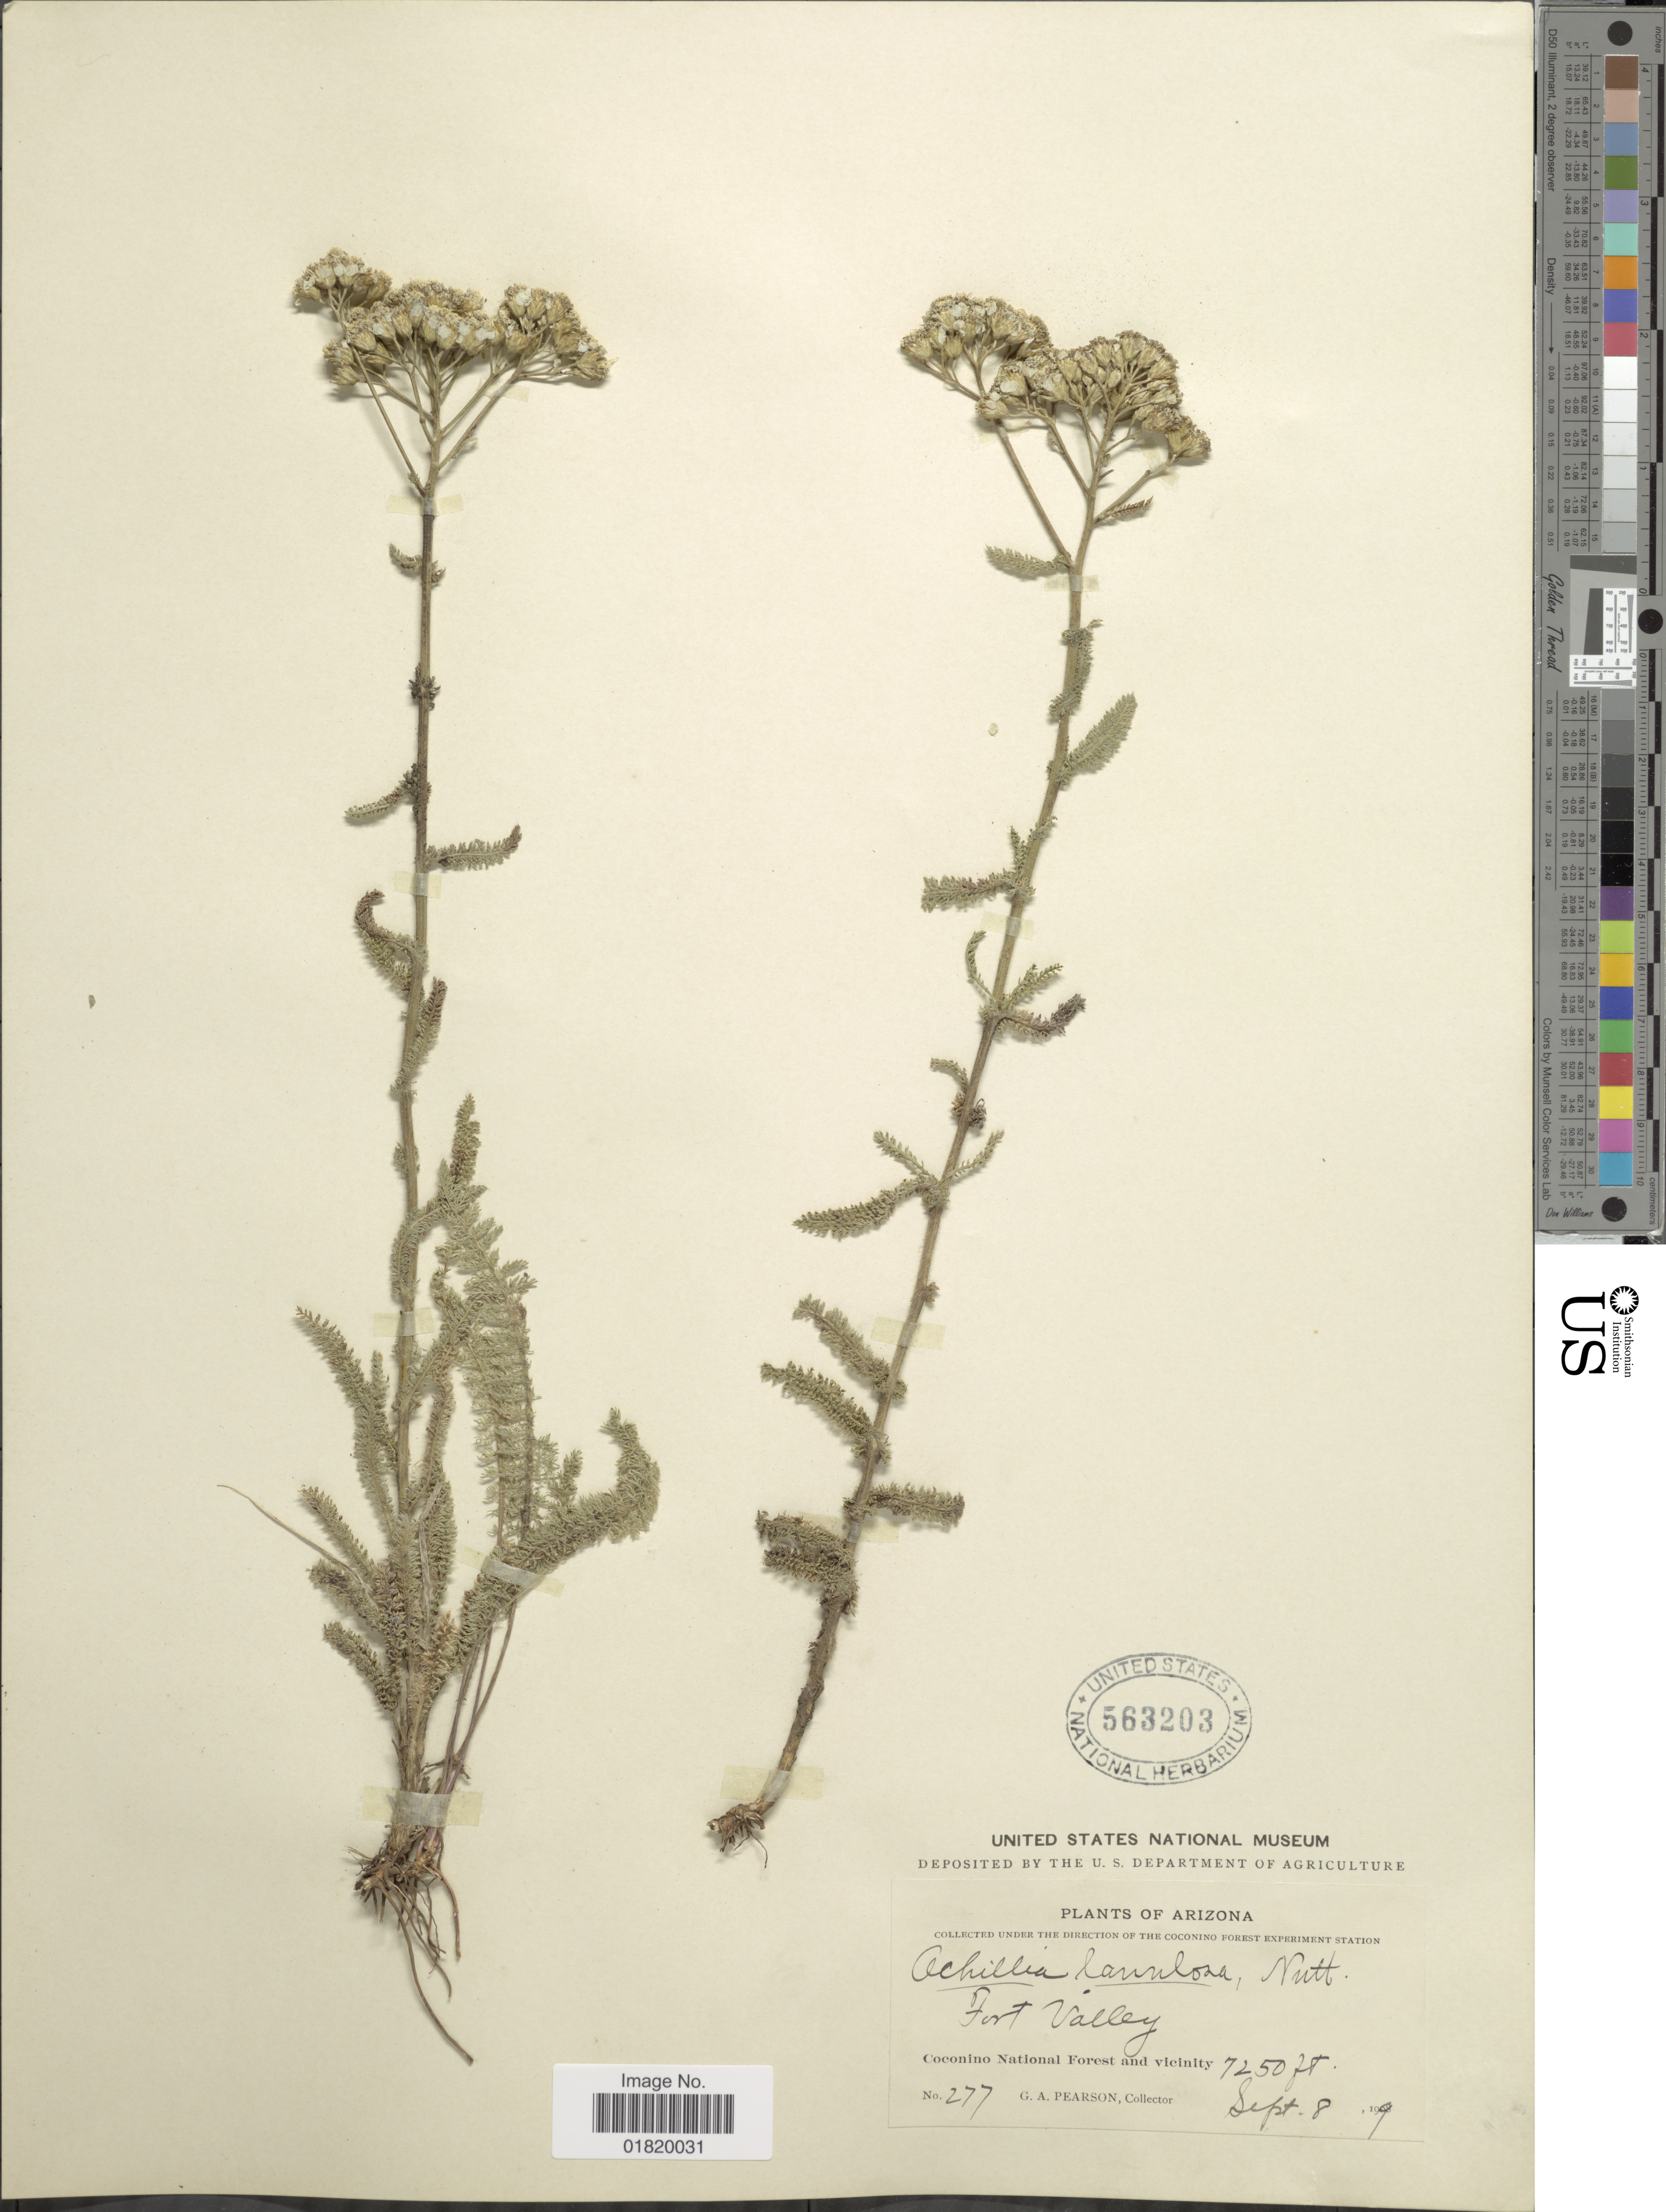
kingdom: Plantae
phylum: Tracheophyta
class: Magnoliopsida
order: Asterales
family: Asteraceae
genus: Achillea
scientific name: Achillea lanulosa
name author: Nutt.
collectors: G. A. Pearson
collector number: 277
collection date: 1901-09-08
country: United States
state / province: Arizona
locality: Coconino National Forest and vicinity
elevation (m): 2210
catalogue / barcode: US 563203